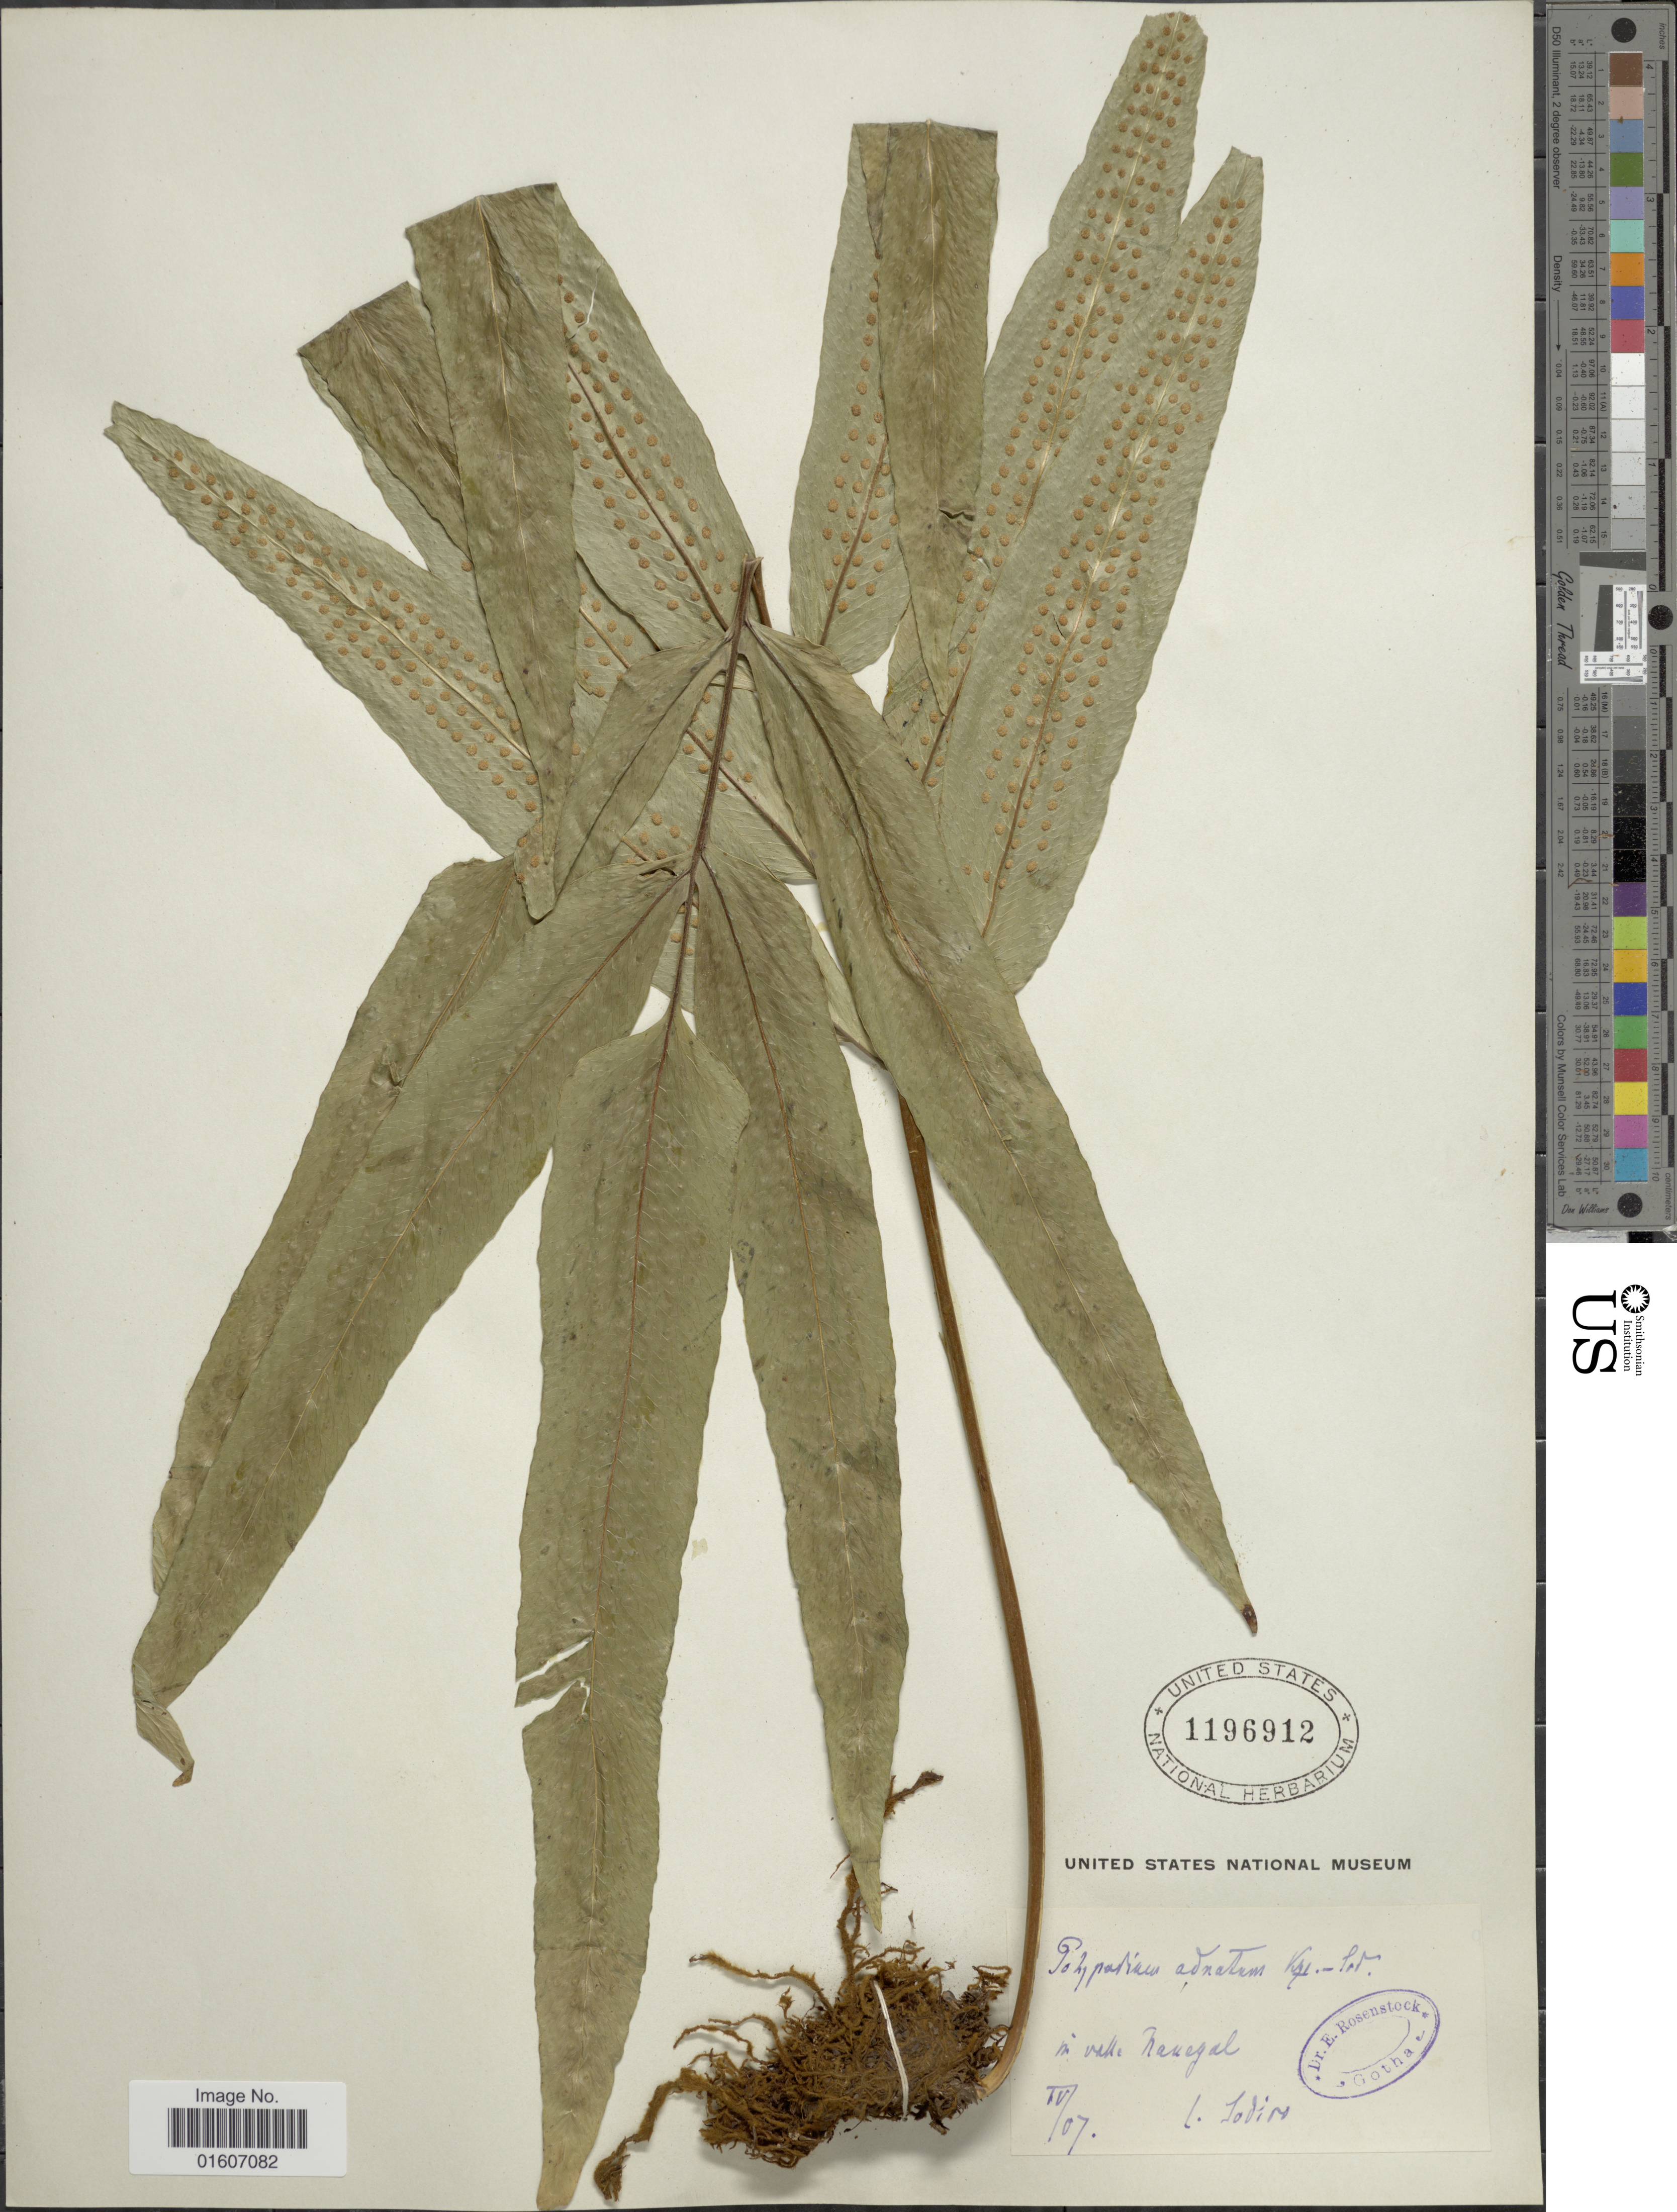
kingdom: Plantae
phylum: Tracheophyta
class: Polypodiopsida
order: Polypodiales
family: Polypodiaceae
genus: Serpocaulon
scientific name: Serpocaulon triseriale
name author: (Sw.) A.R. Sm.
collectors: Sodiro, --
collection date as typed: Transcribed d/m/y: /4/7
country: Ecuador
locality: In valle Nanegal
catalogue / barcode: US 1196912